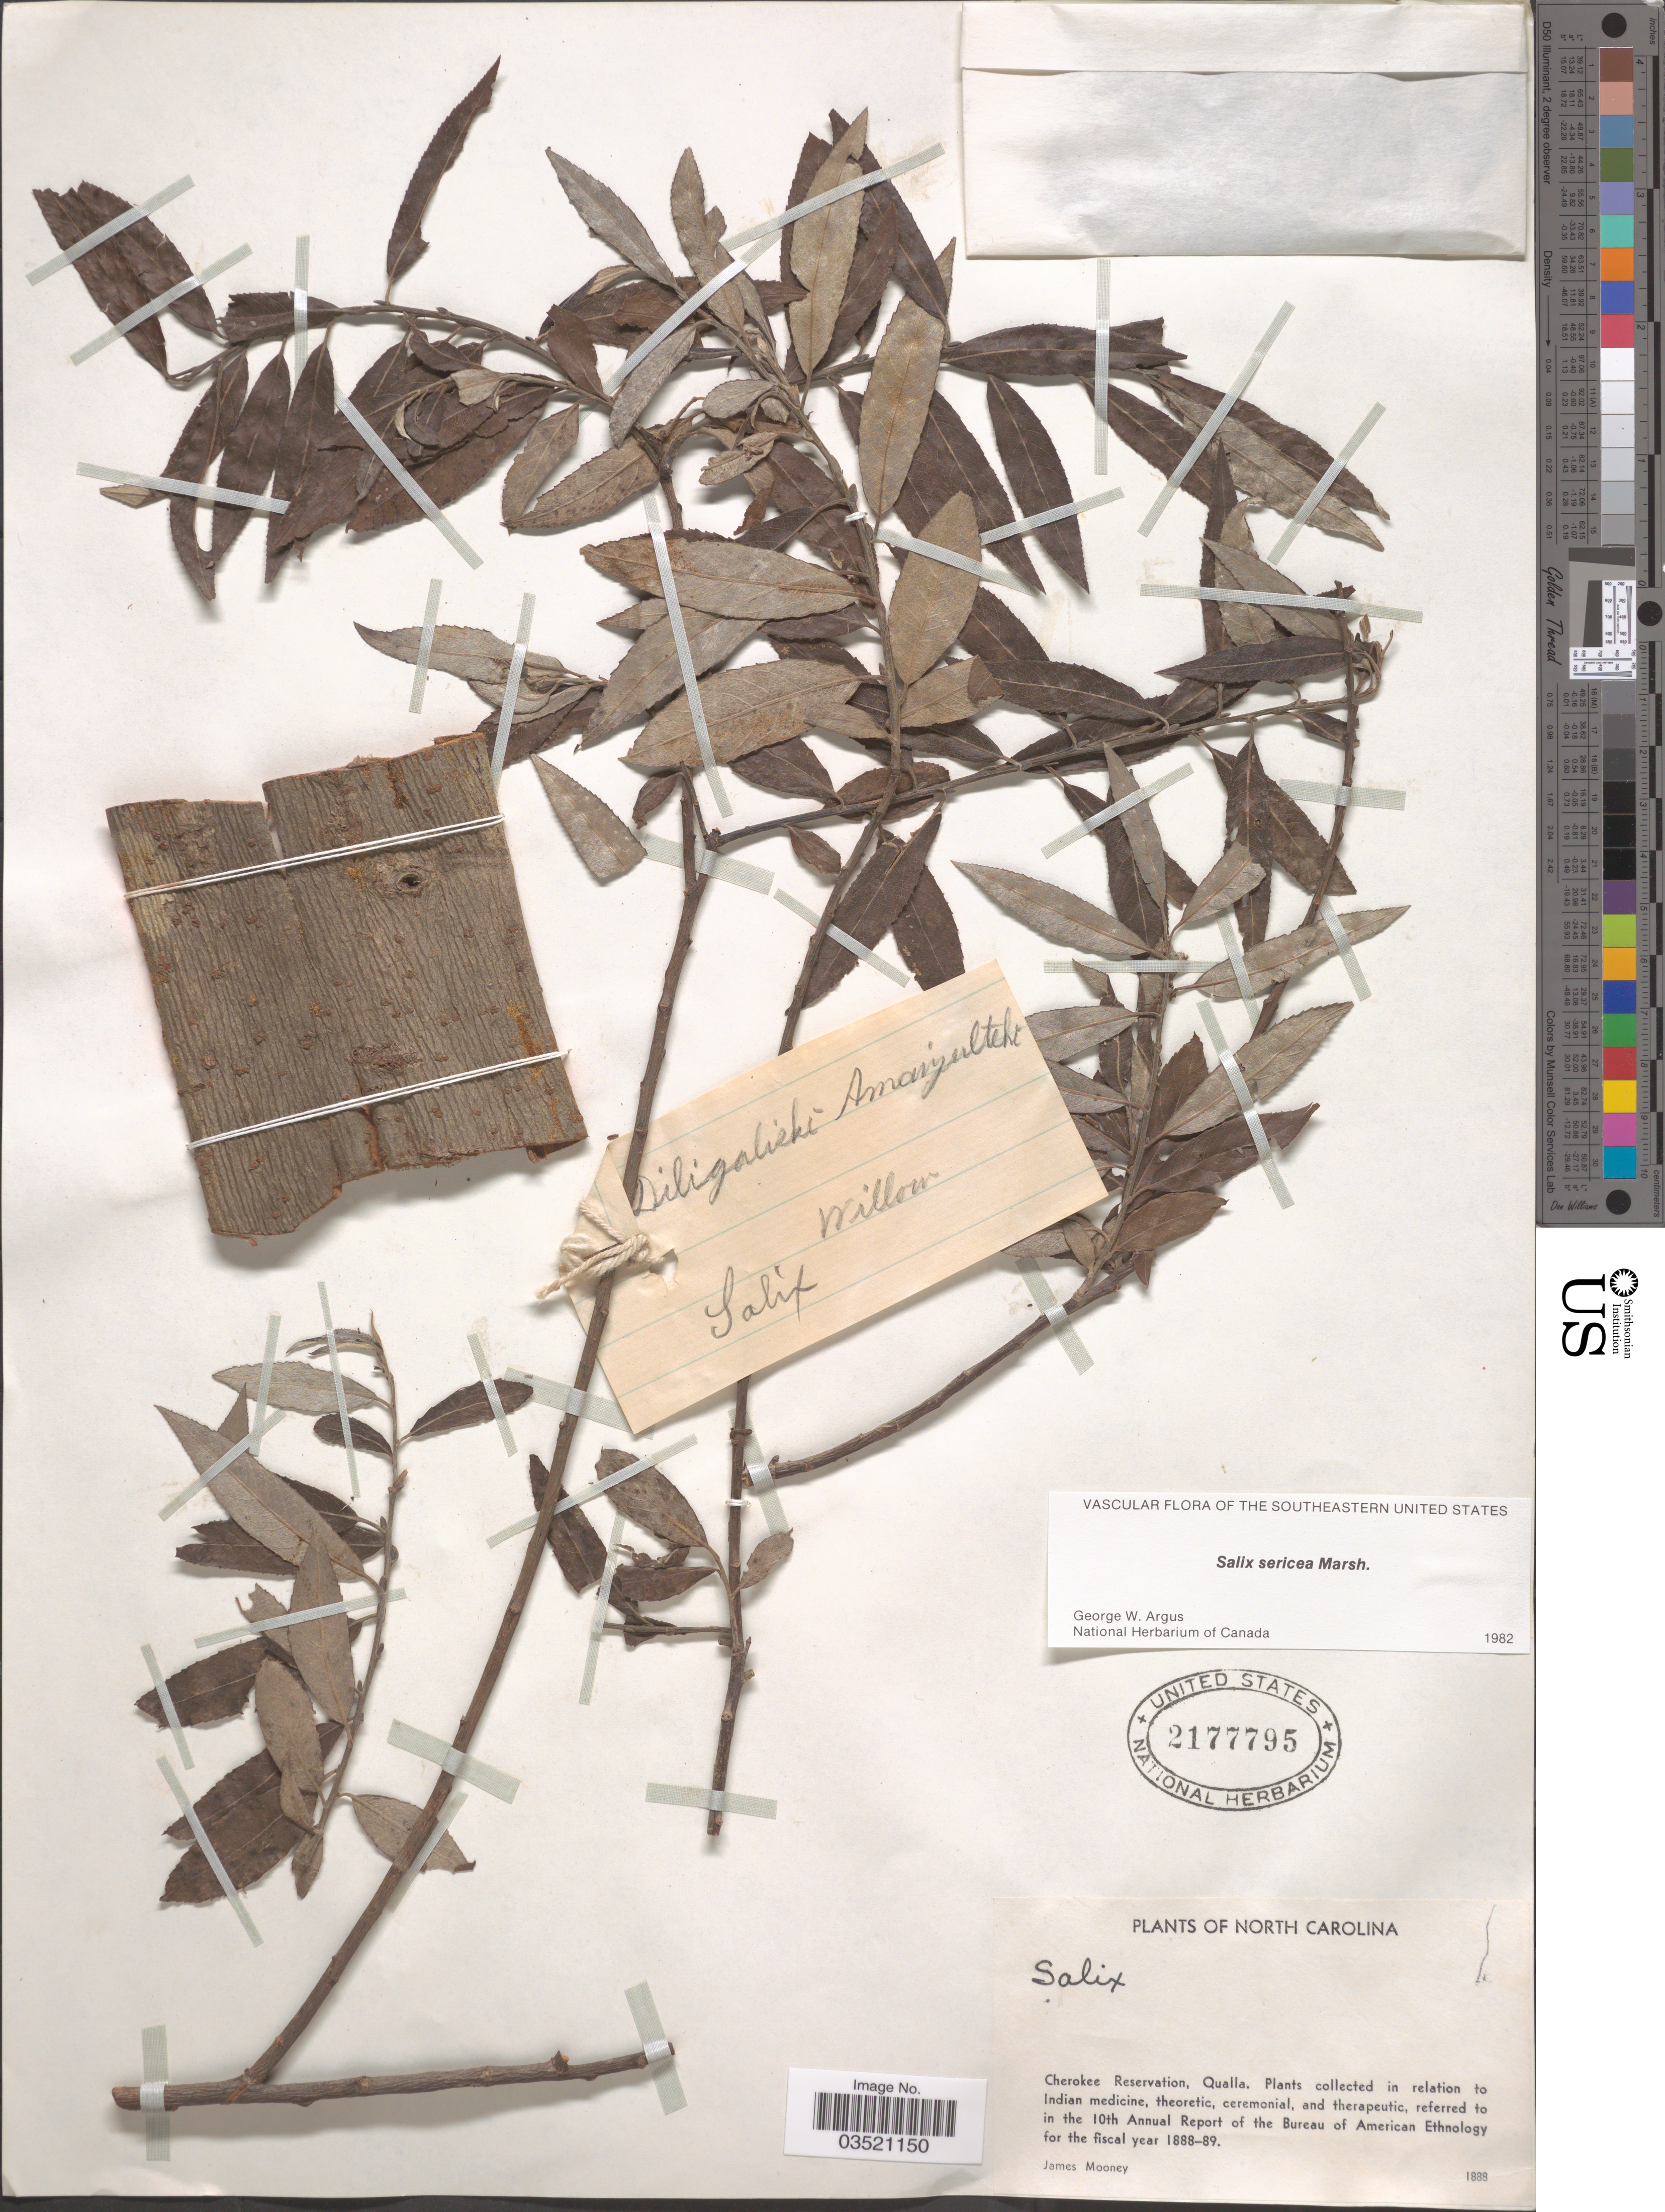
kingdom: Plantae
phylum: Tracheophyta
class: Magnoliopsida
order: Malpighiales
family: Salicaceae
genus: Salix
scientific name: Salix sericea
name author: Marshall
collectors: J. Mooney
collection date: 1888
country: United States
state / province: North Carolina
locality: Cherokee Reservation, Qualla.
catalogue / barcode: US 2177795